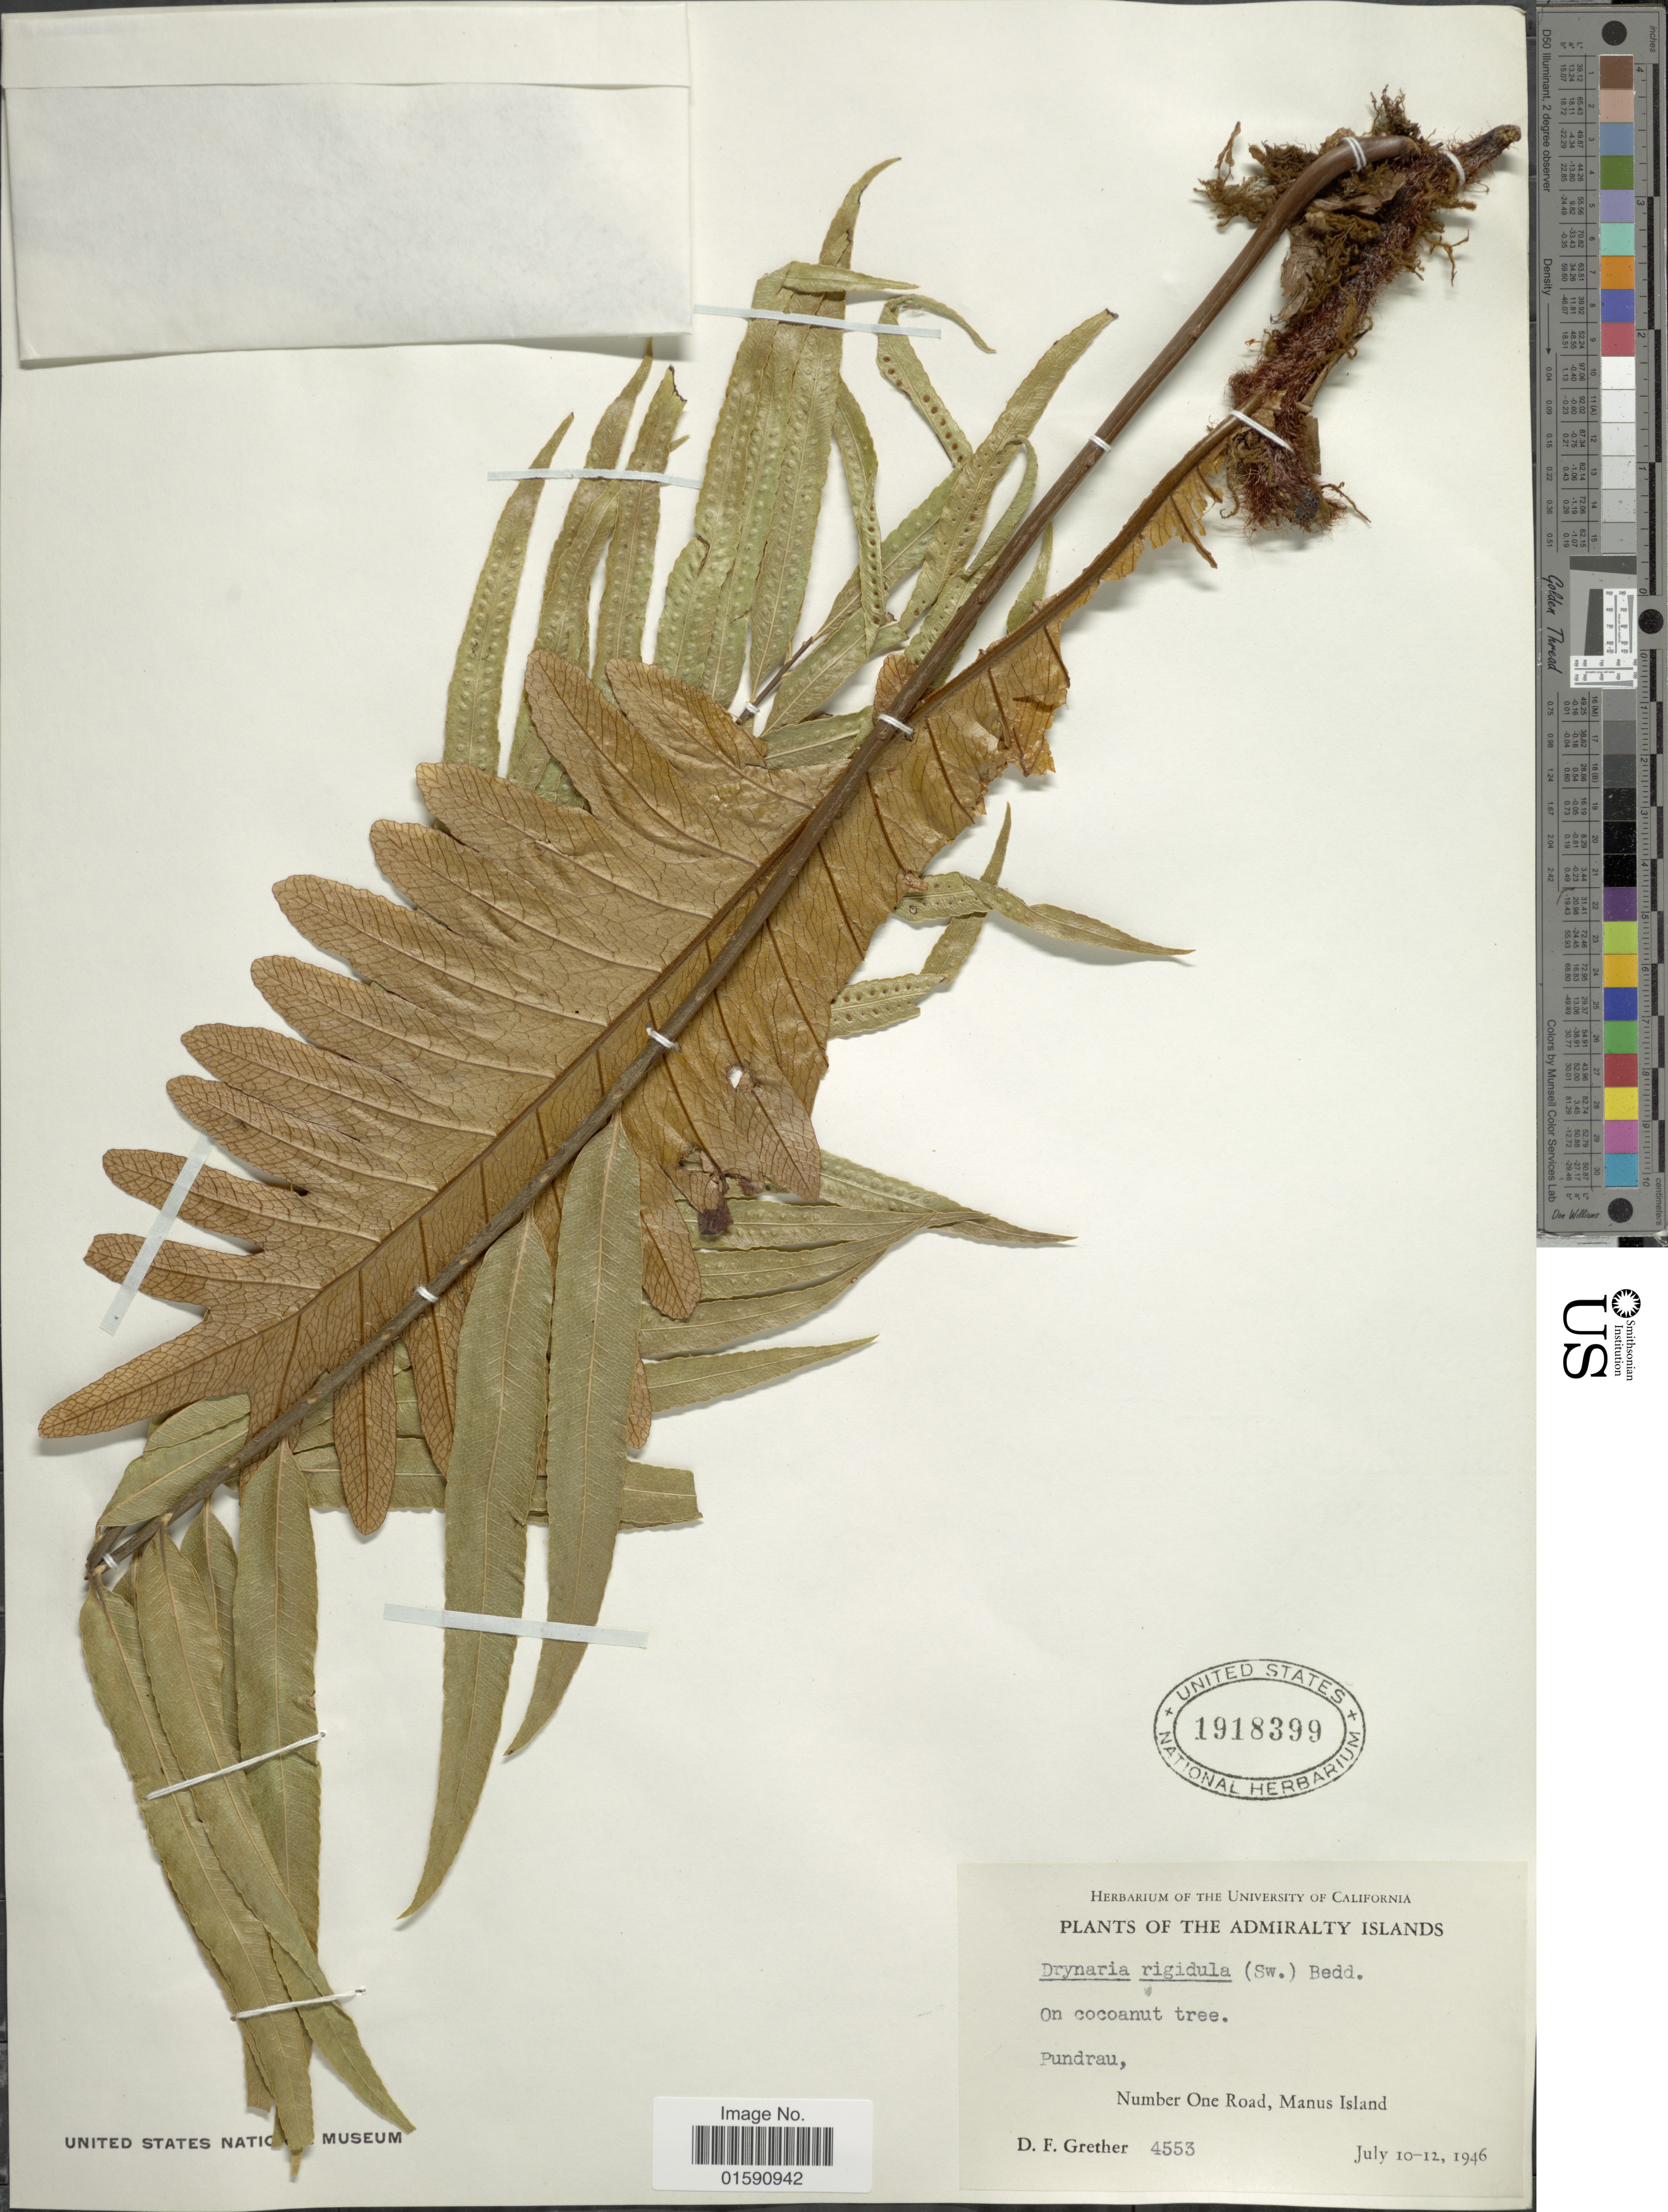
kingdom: Plantae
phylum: Tracheophyta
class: Polypodiopsida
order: Polypodiales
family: Polypodiaceae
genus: Drynaria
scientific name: Drynaria rigidula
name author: (Sw.) Bedd.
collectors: D. F. Grether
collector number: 4553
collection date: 1946-07-10/1946-07-12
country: Papua New Guinea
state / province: Manus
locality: The Admiralty Island. Pundrau, Number one Road, Manus Island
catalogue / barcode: US 1918399